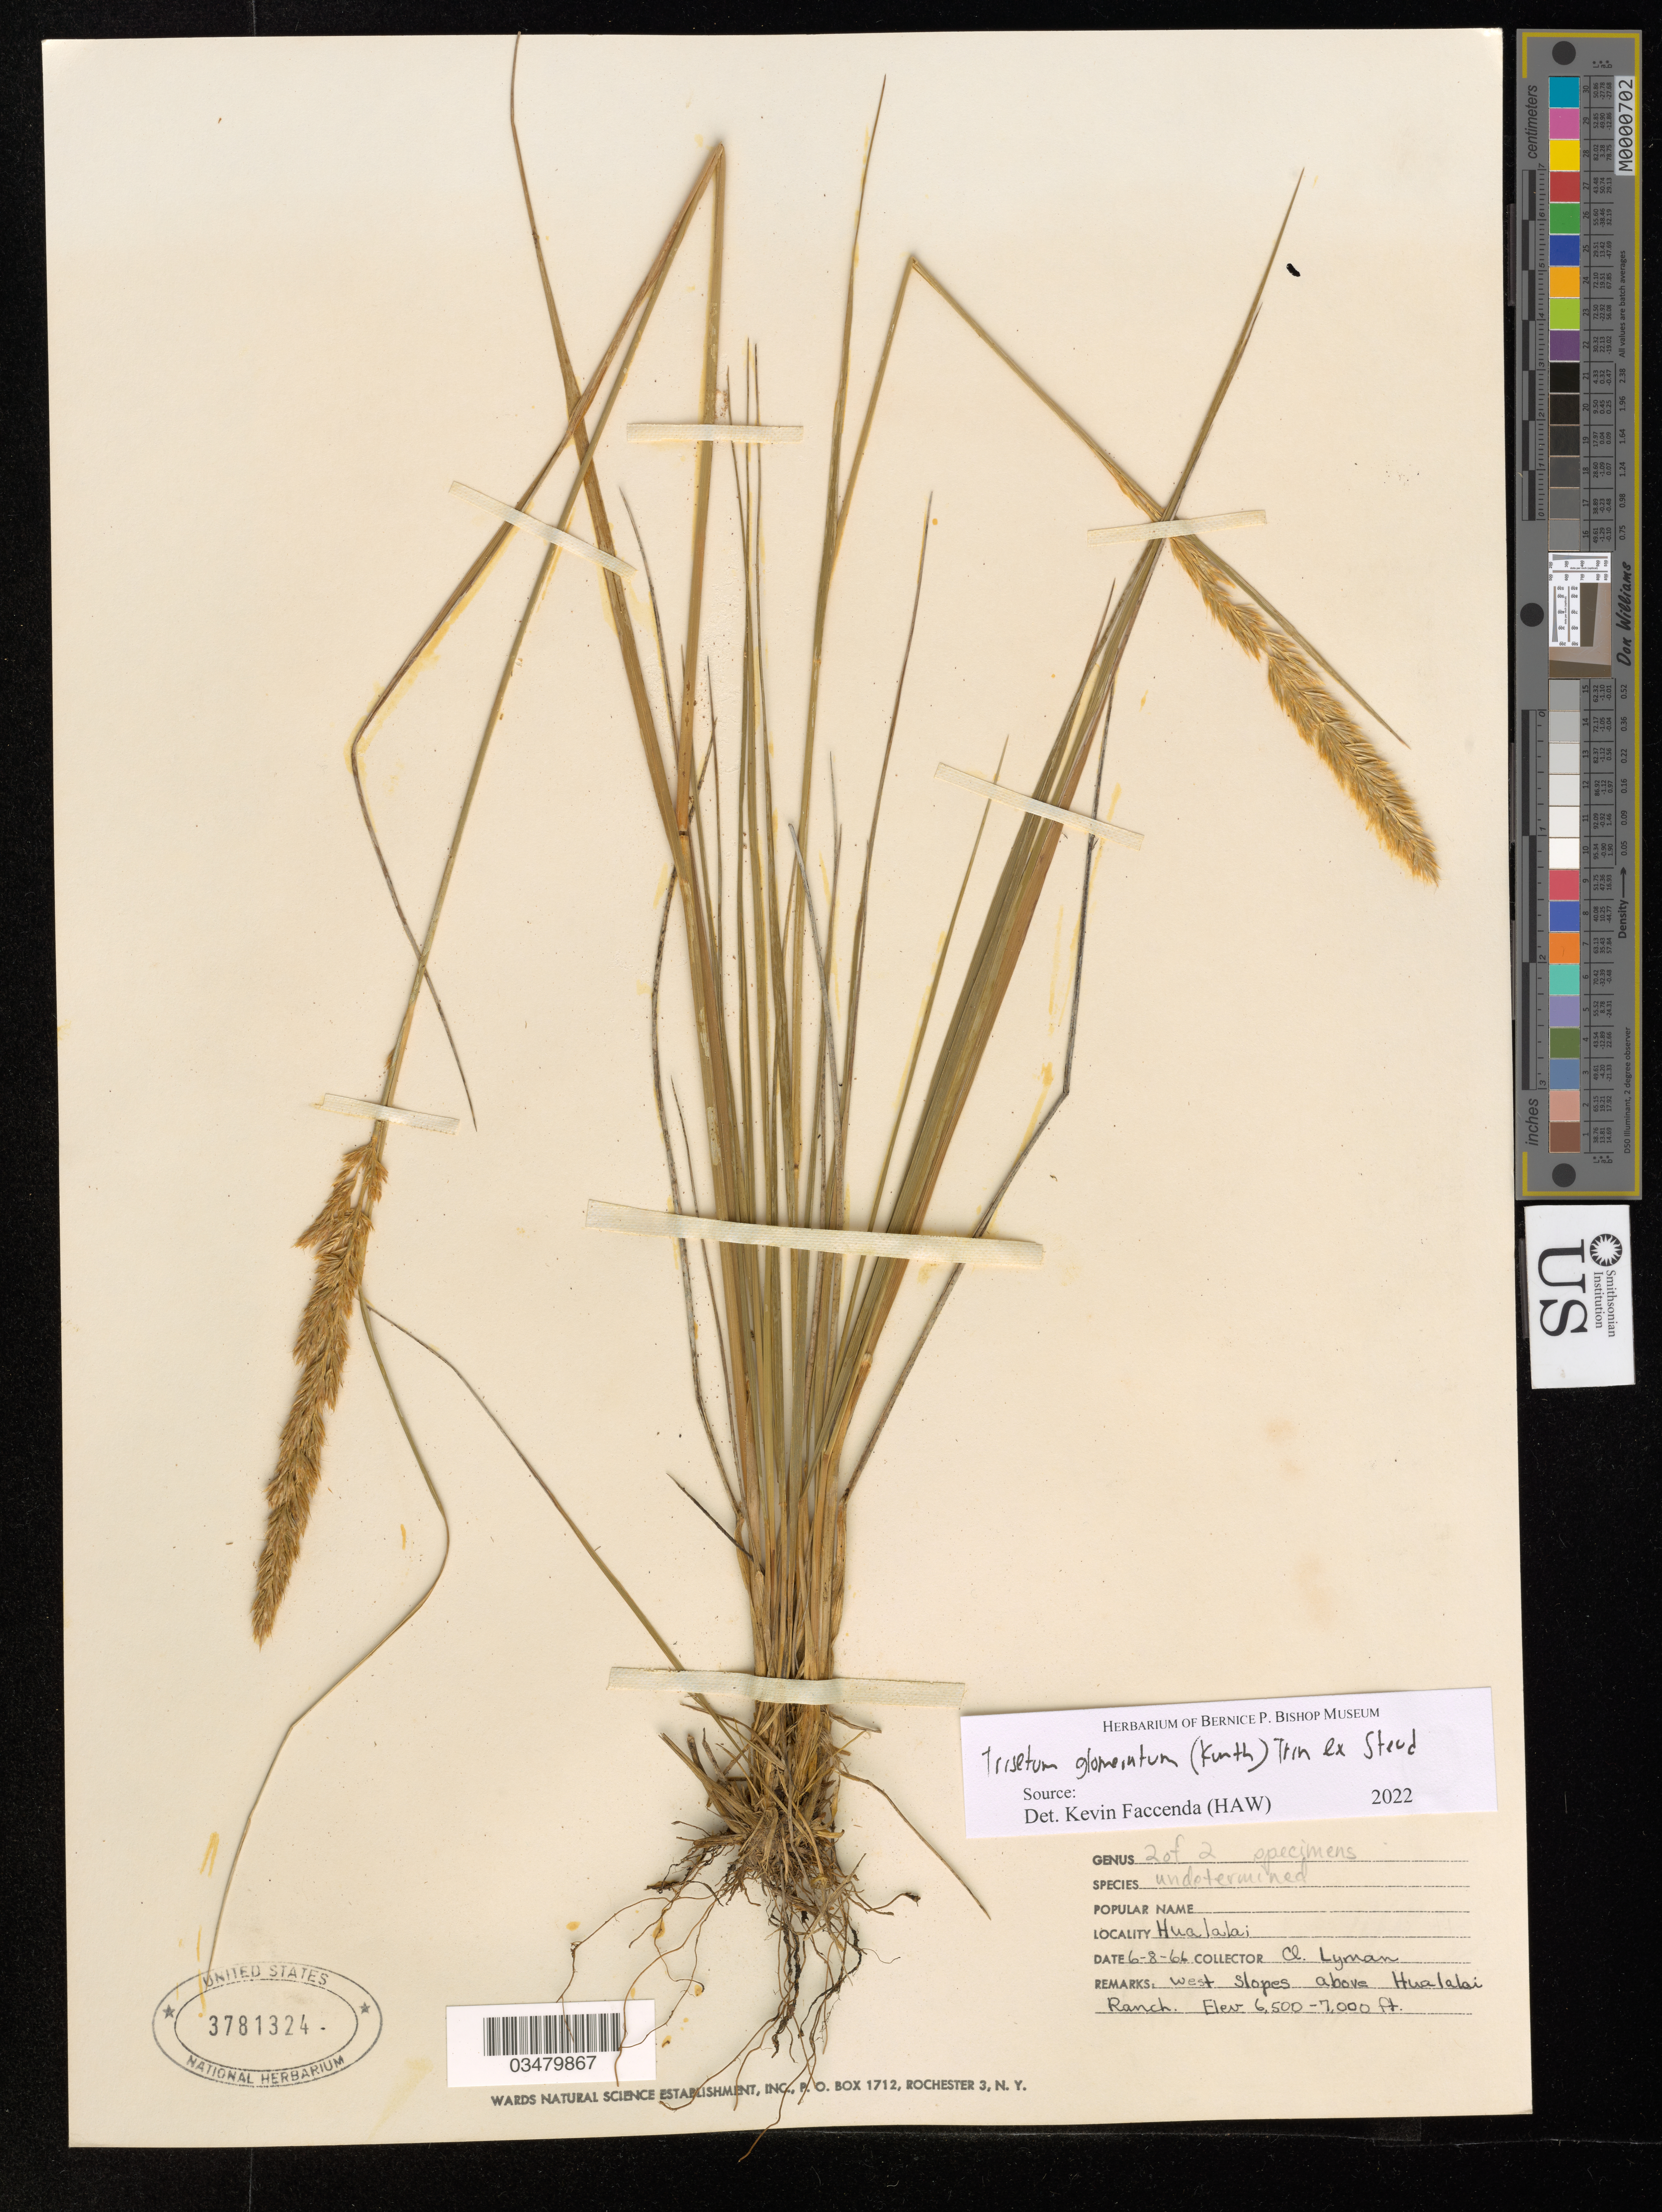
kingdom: Plantae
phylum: Tracheophyta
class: Liliopsida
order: Poales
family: Poaceae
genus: Koeleria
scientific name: Koeleria glomerata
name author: Kunth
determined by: Wagner, W. L., (BOT), Smithsonian Institution - National Museum of Natural History (UNITED STATES)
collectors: C. Lyman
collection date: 1966-06-08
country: United States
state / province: Hawaii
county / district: Hawaii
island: Hawaii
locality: Hualalai, west slopes above Hualalai Ranch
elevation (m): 1981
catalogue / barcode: US 3781324